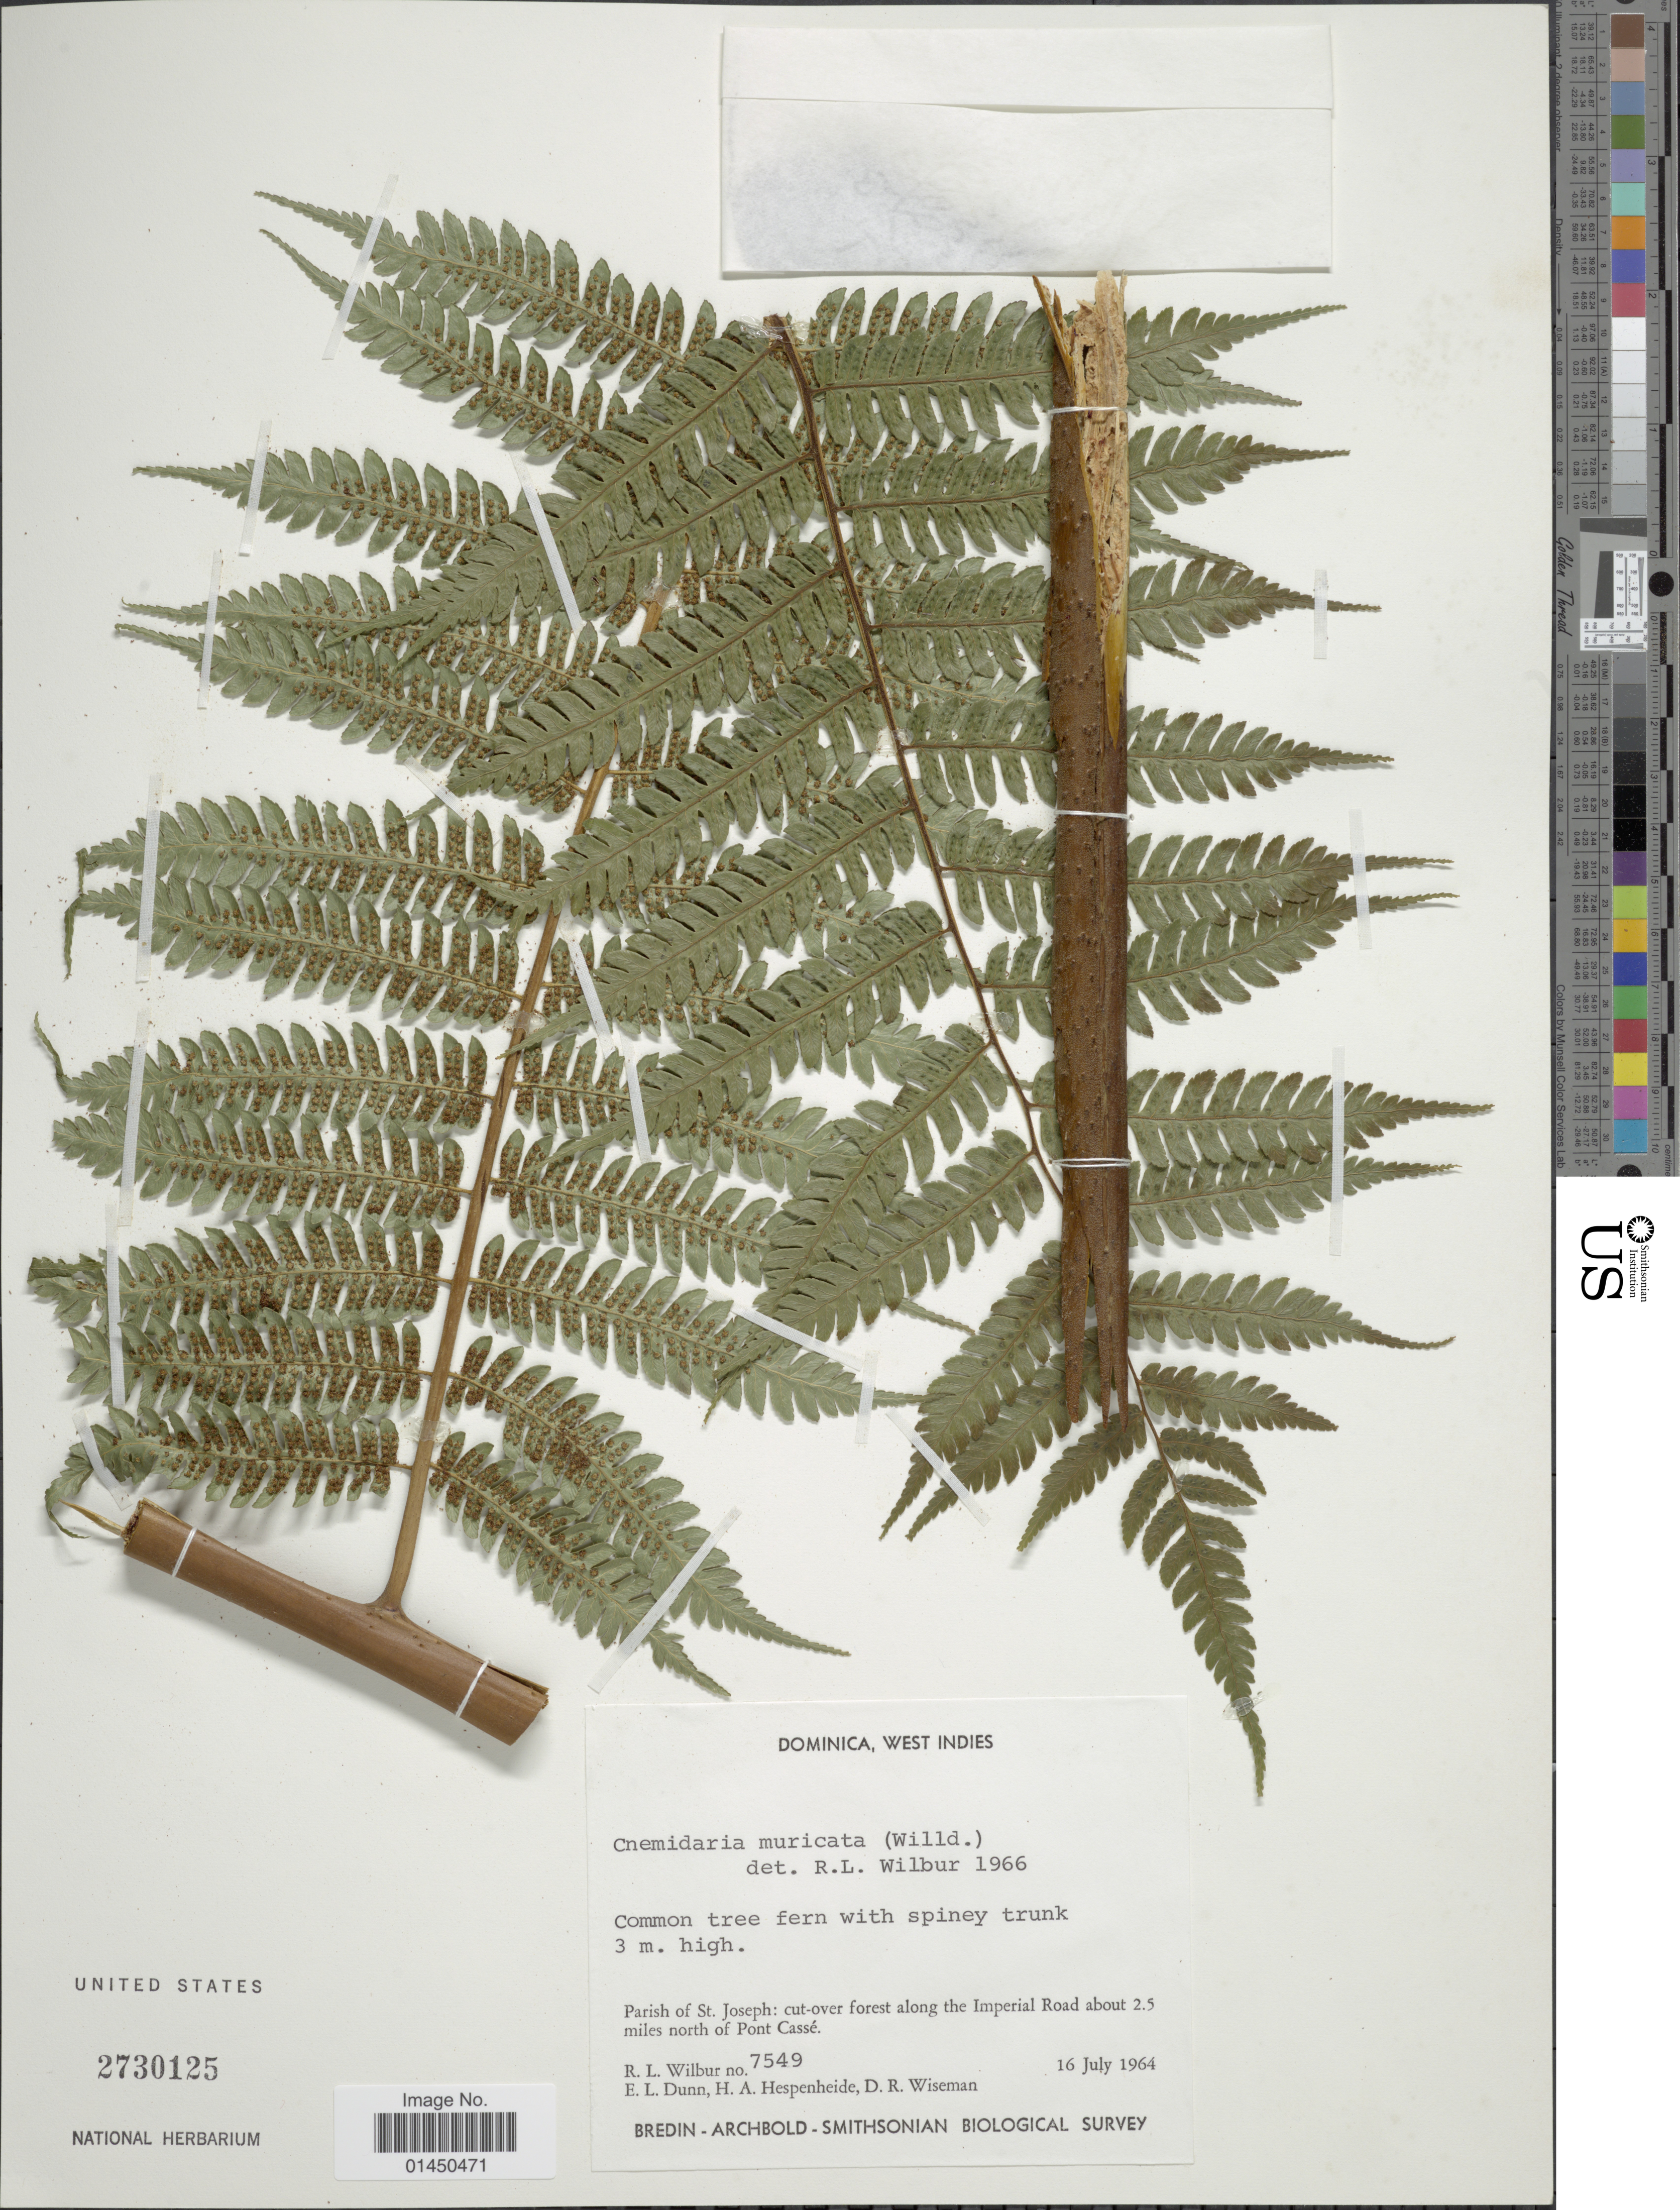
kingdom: Plantae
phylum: Tracheophyta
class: Polypodiopsida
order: Cyatheales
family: Cyatheaceae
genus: Cyathea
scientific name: Cyathea muricata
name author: (Willd.) Fée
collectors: R. L. Wilbur, E. Dunn, H. A. Hespenheide & D. R. Wiseman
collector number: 7549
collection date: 1964-07-16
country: Dominica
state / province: St. Joseph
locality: Cut-over forest along the Imperial Road about 2.5 miles north of Pont Casse.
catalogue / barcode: US 2730125